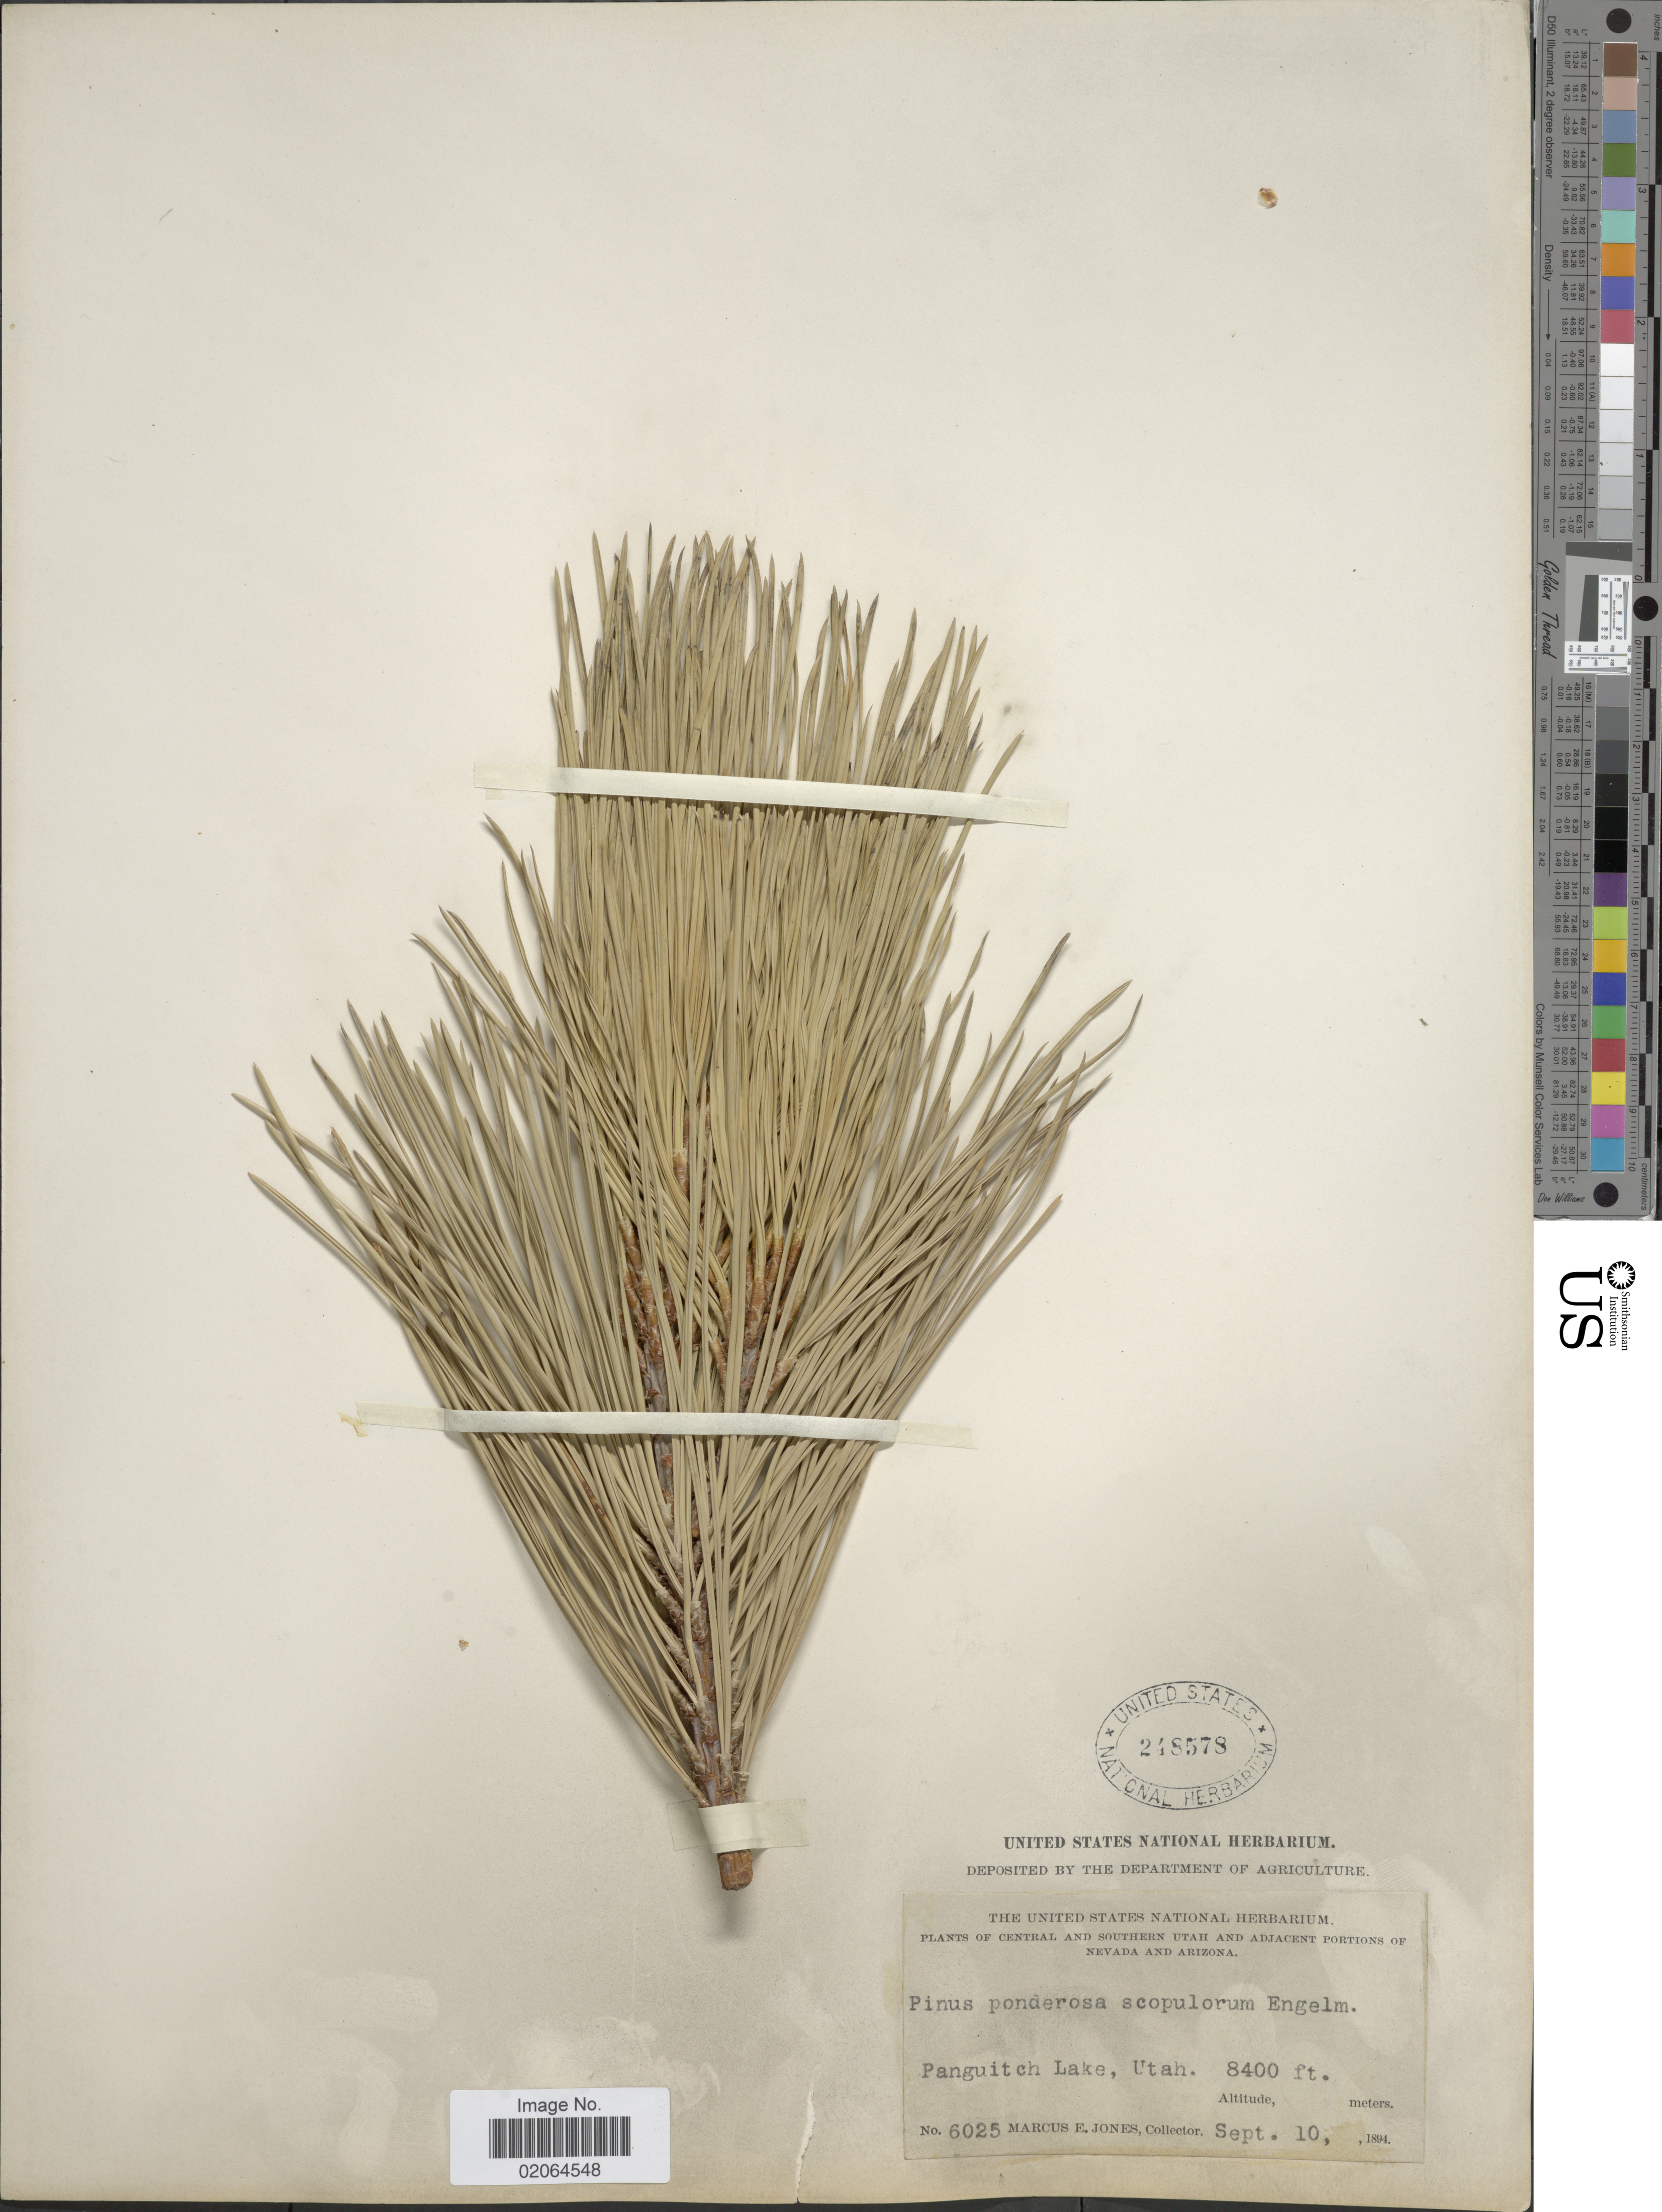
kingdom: Plantae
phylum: Tracheophyta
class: Pinopsida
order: Pinales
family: Pinaceae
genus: Pinus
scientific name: Pinus ponderosa var. scopulorum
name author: Engelm.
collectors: M. E. Jones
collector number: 6025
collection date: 1894-09-10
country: United States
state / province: Utah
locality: Panguitch Lake, Utah.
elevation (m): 2560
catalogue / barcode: US 248578